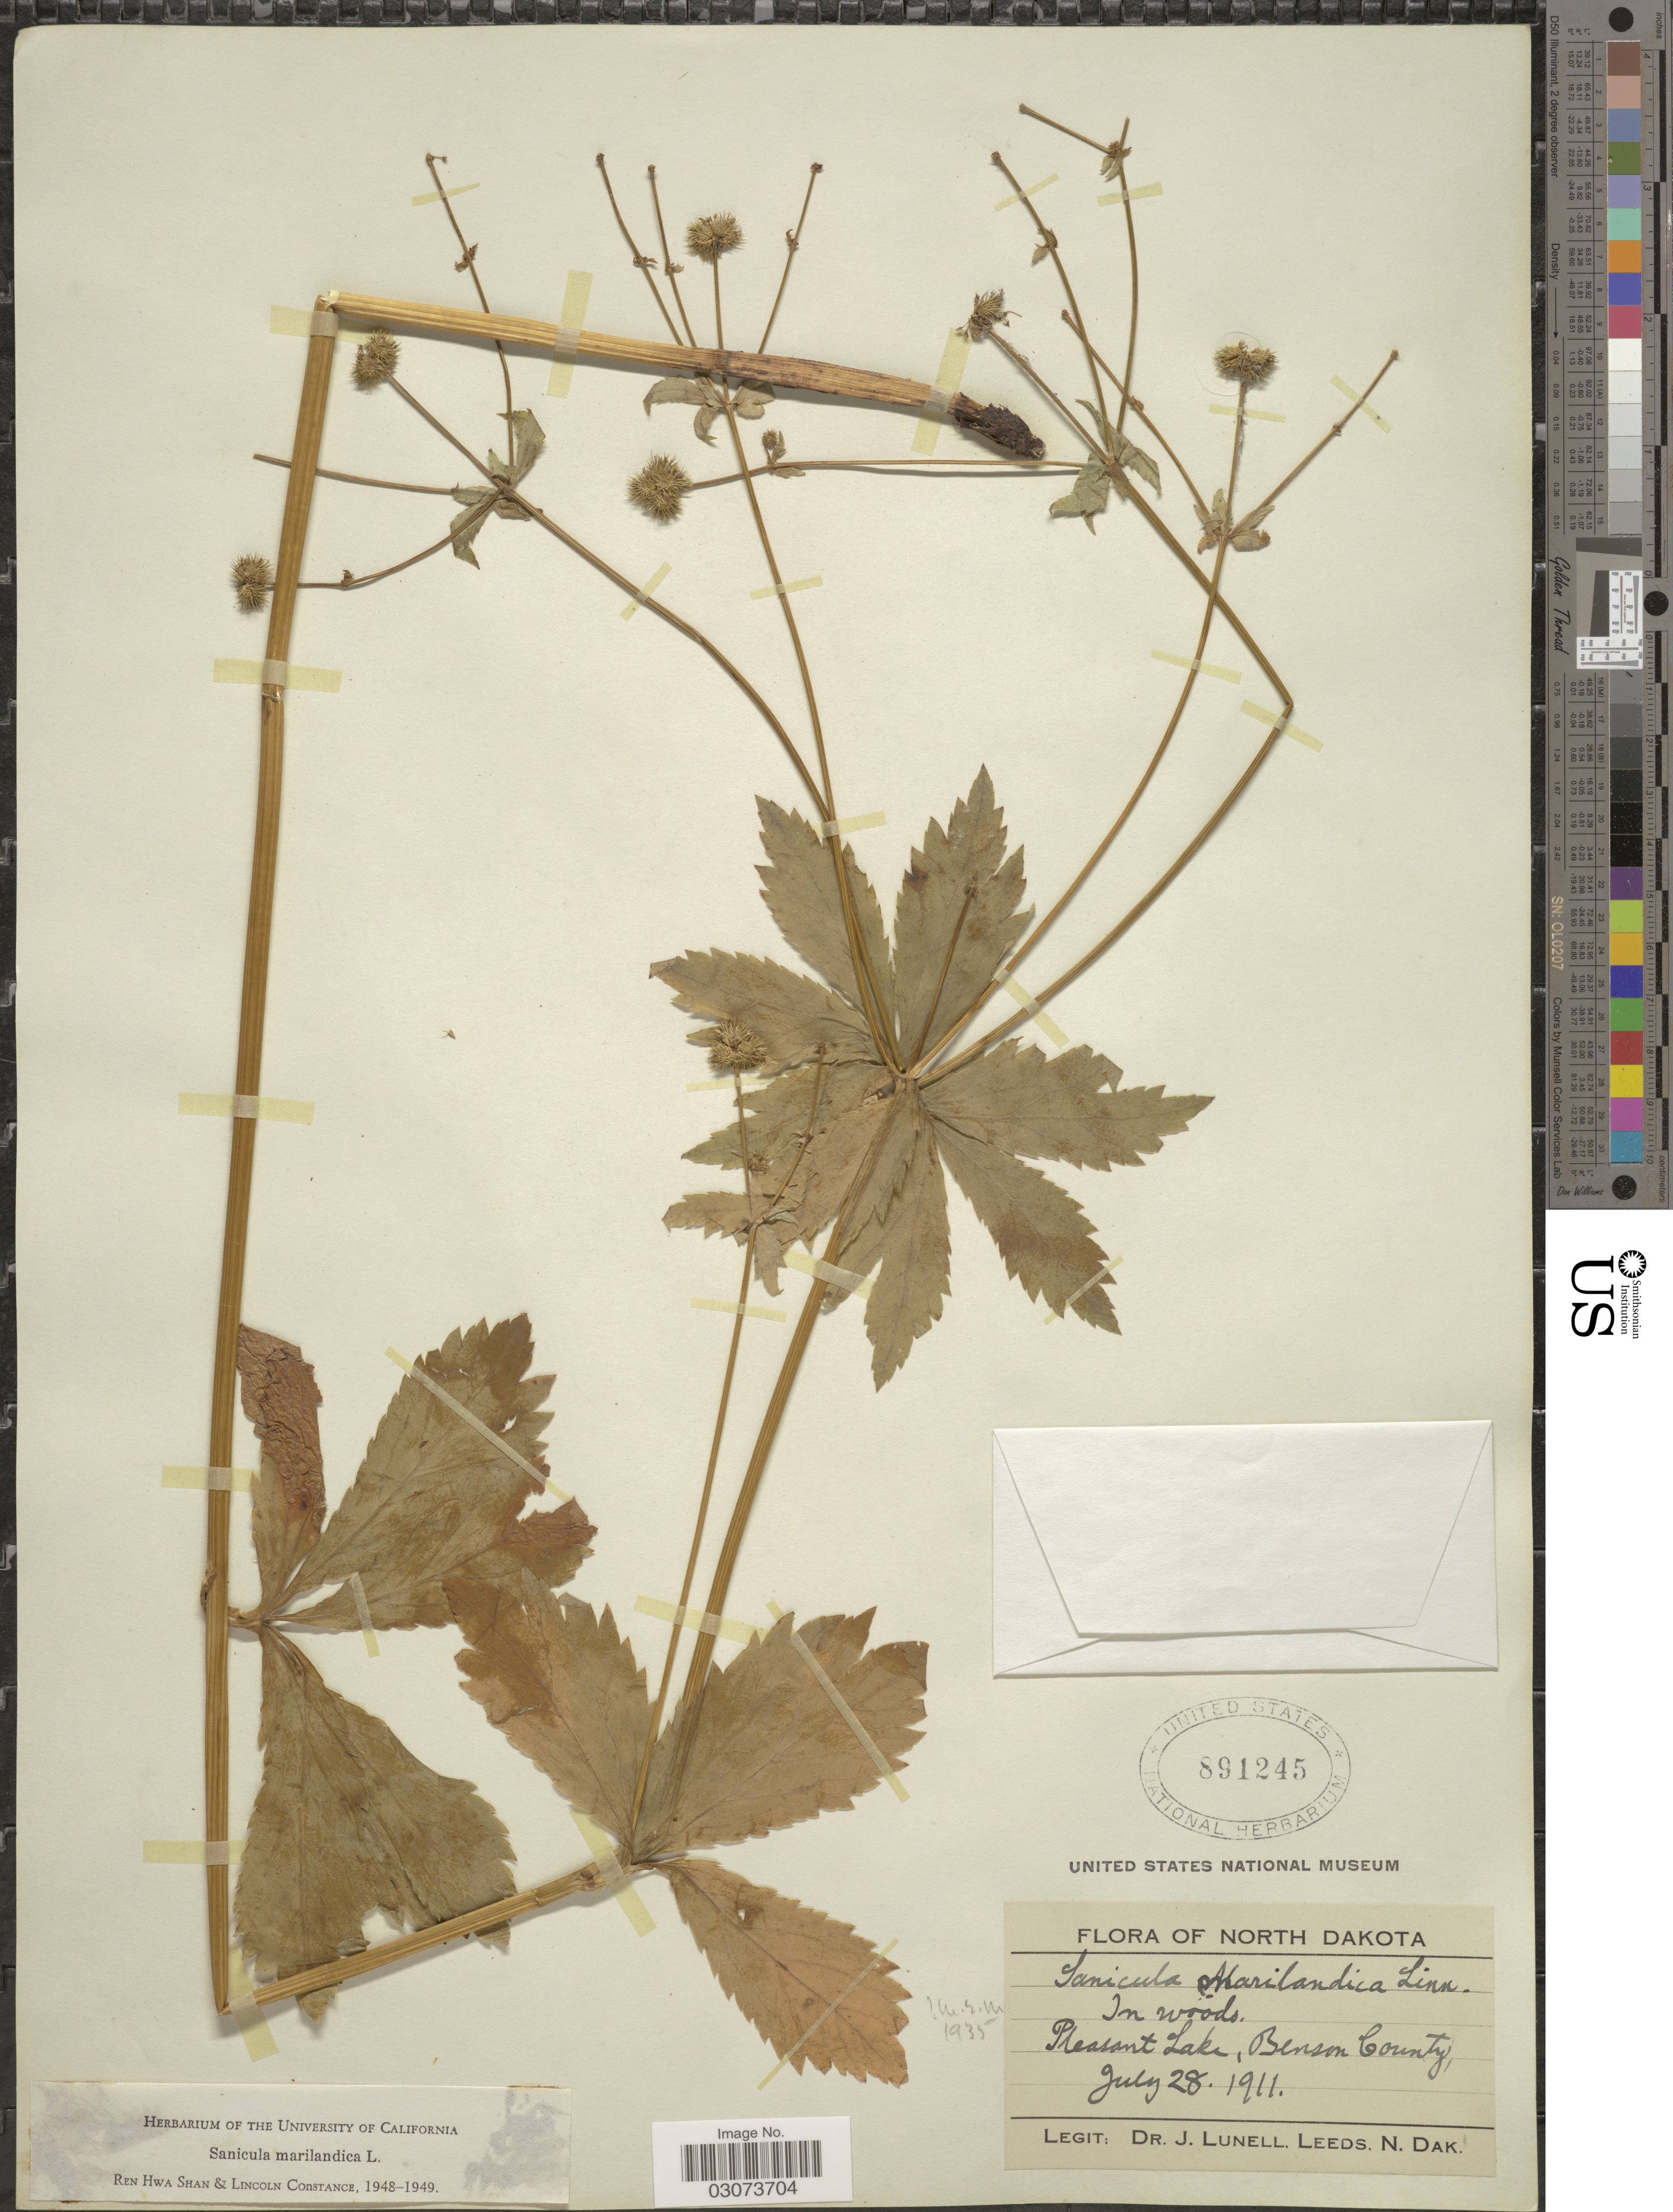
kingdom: Plantae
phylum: Tracheophyta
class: Magnoliopsida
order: Apiales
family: Apiaceae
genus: Sanicula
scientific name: Sanicula marilandica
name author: L.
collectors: J. Lunell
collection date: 1911-07-28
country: United States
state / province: North Dakota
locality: Pleasant Lake, Benson County.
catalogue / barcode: US 891245